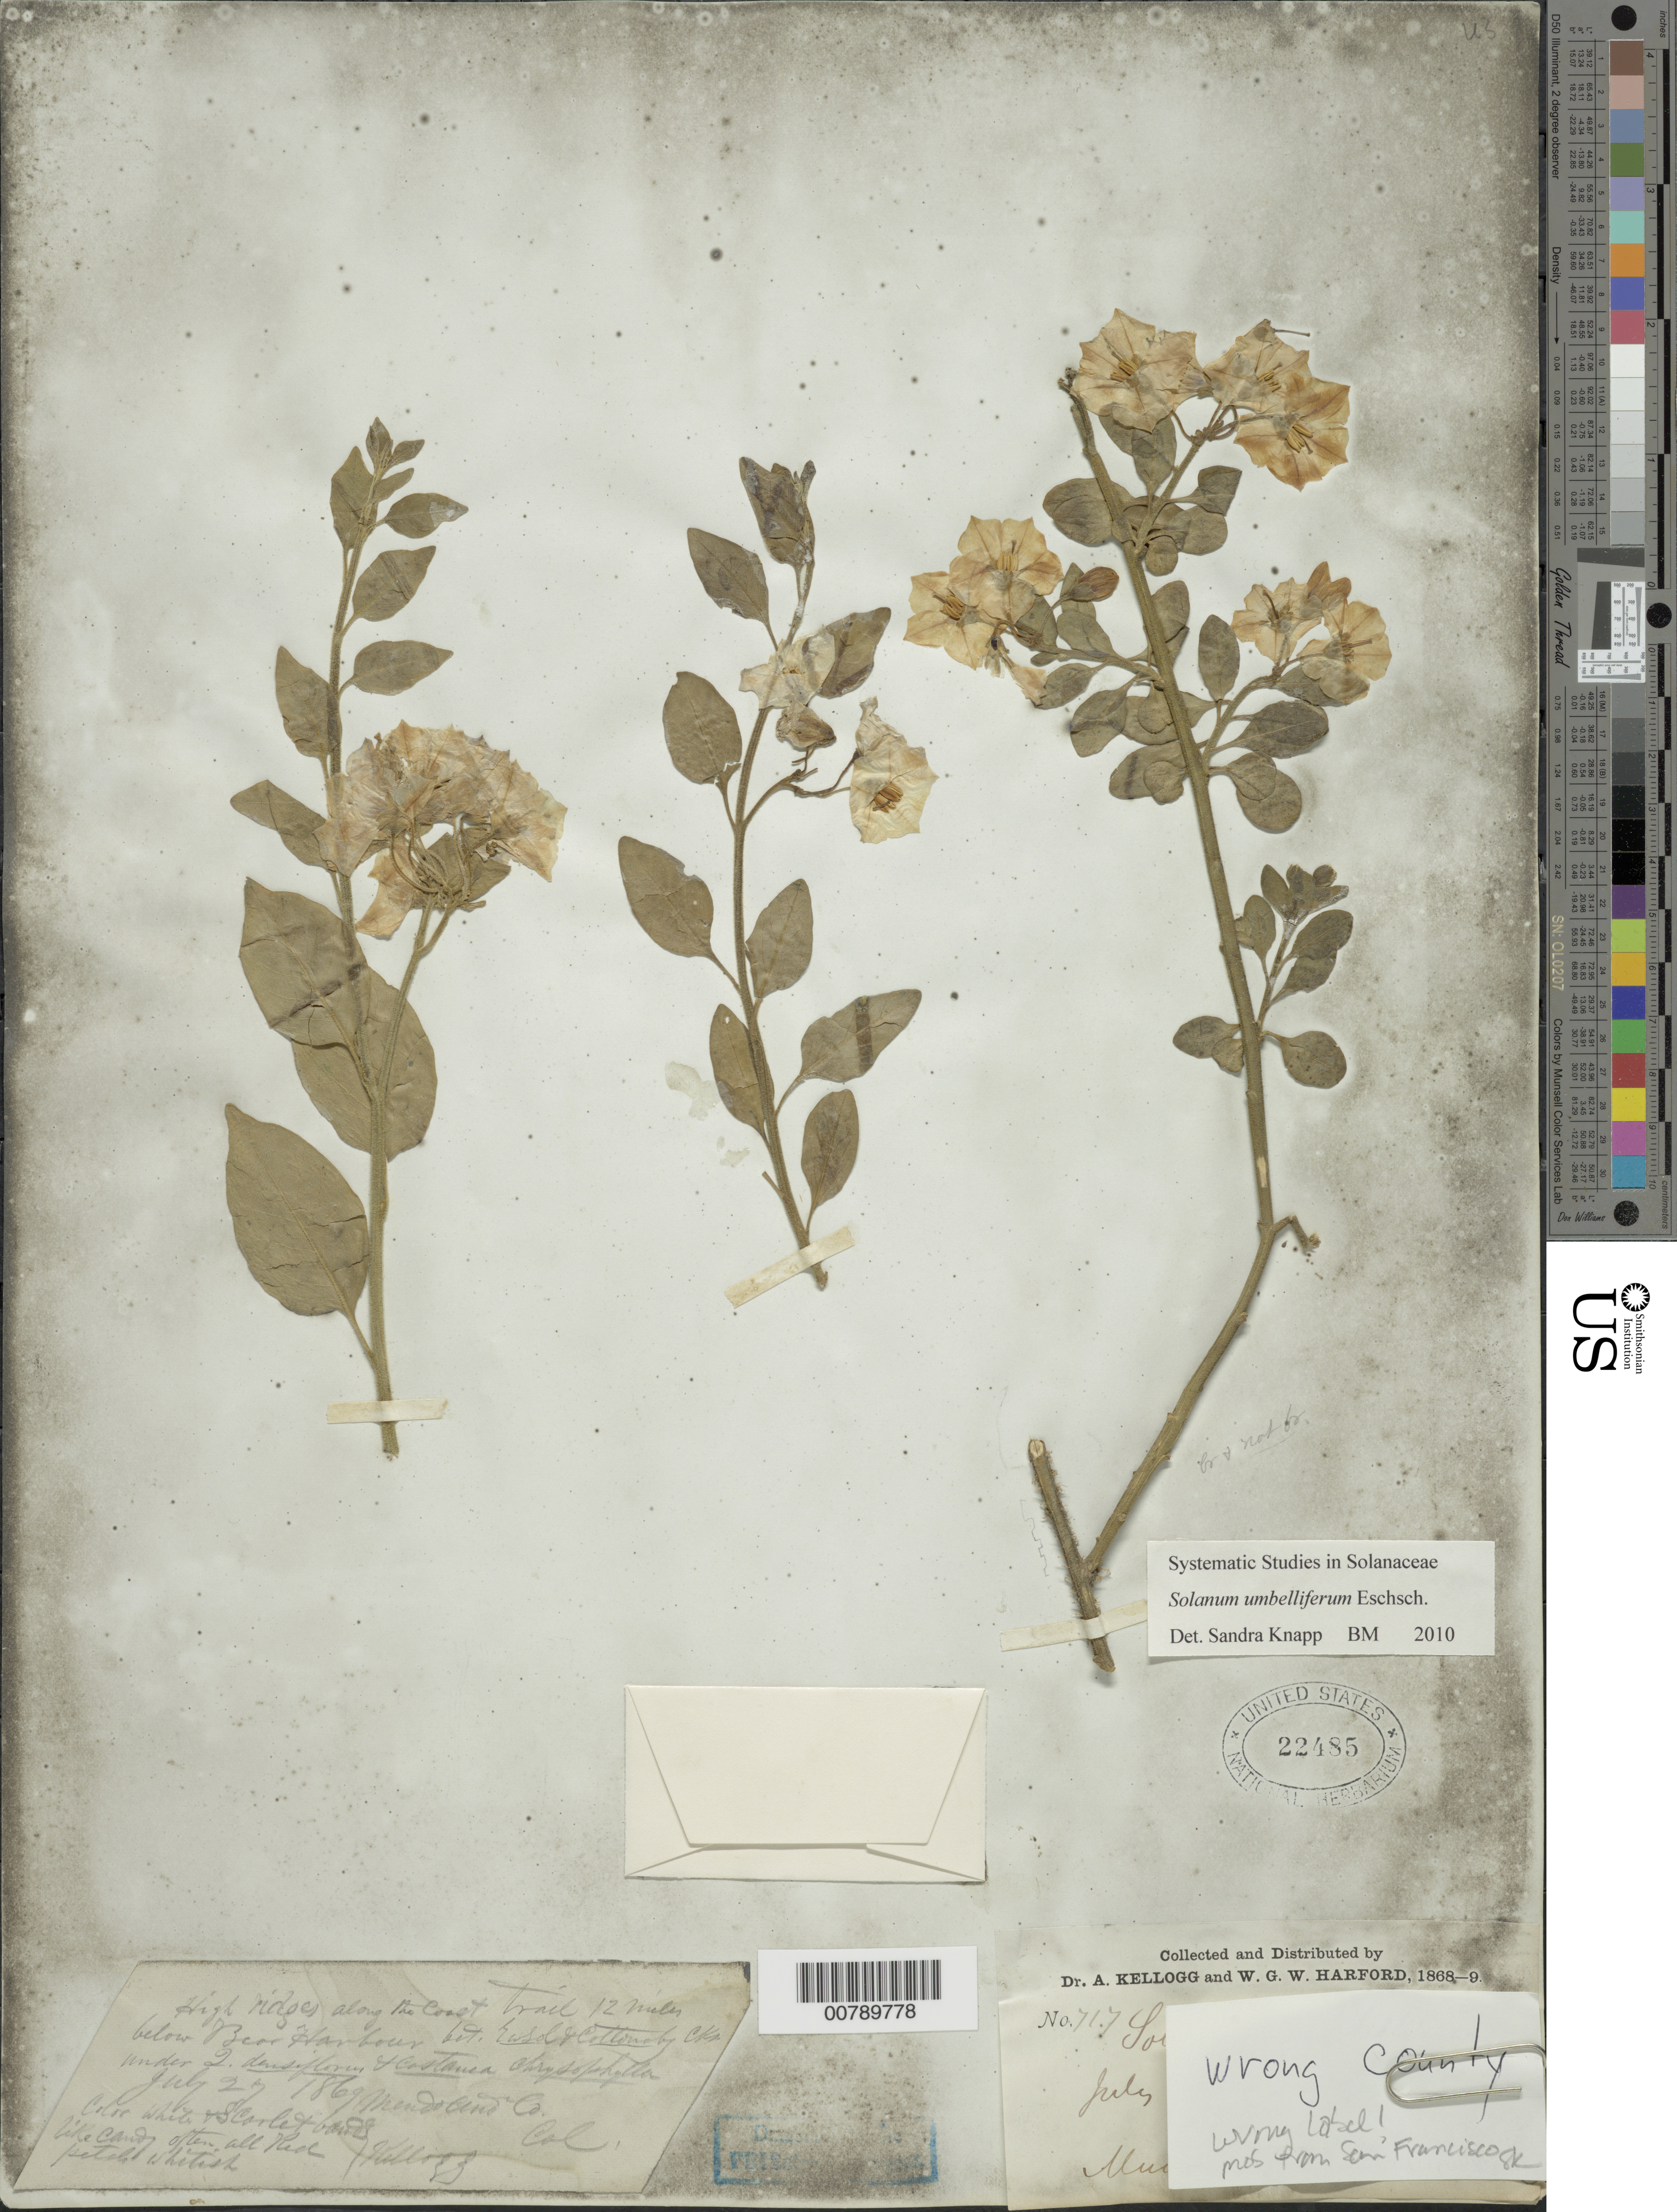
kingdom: Plantae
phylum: Tracheophyta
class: Magnoliopsida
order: Solanales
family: Solanaceae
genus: Solanum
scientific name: Solanum umbelliferum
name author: Eschsch.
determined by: Knapp, S. D.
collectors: A. Kellogg & W. G. W. Harford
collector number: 717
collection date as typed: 23 Mar 1869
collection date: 1869-03-23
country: United States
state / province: California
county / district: San Francisco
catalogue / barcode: US 22485